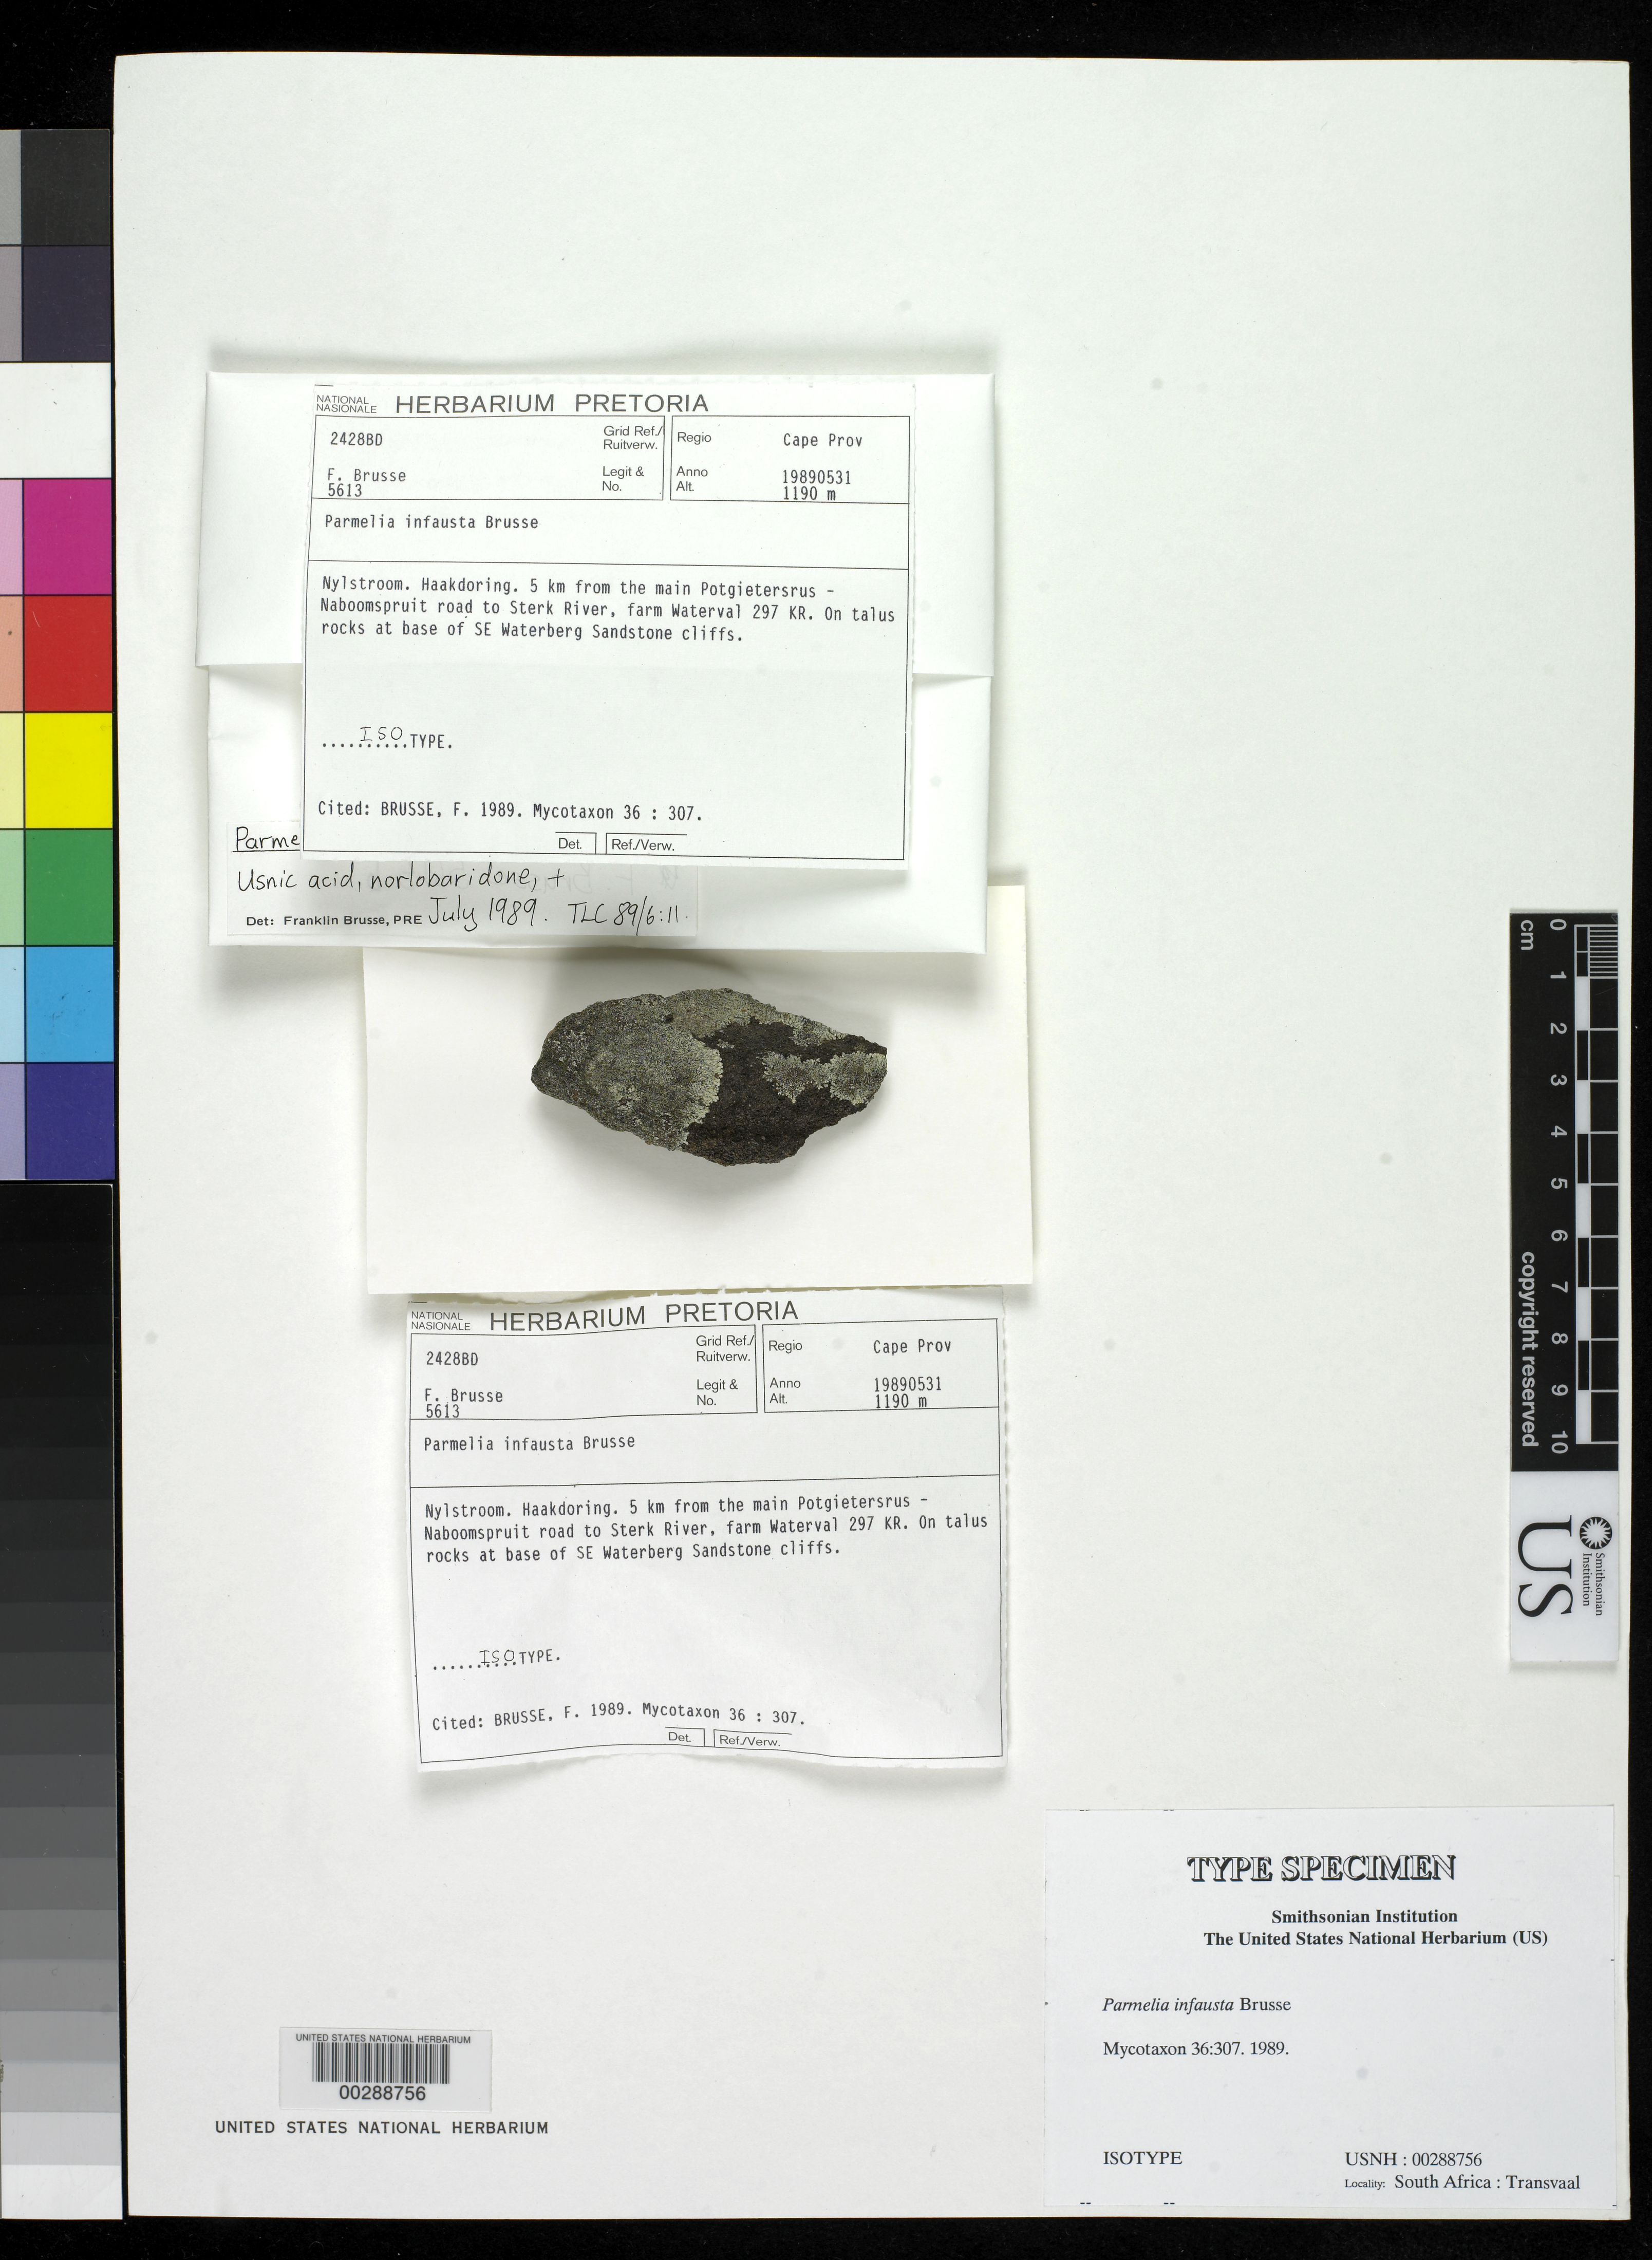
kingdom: Fungi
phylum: Ascomycota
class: Lecanoromycetes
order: Lecanorales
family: Parmeliaceae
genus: Parmelia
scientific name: Parmelia infausta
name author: Brusse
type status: Isotype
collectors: F. A. Brusse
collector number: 5613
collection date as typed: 31 May 1989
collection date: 1989-05-31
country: South Africa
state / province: Limpopo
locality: Nylstroom, Haakdoring, 5 km from main Potgietersus-Naboomspruit road to Sterk River, Farm Waterval 297 Kr., SE of Waterberg. Transvaal